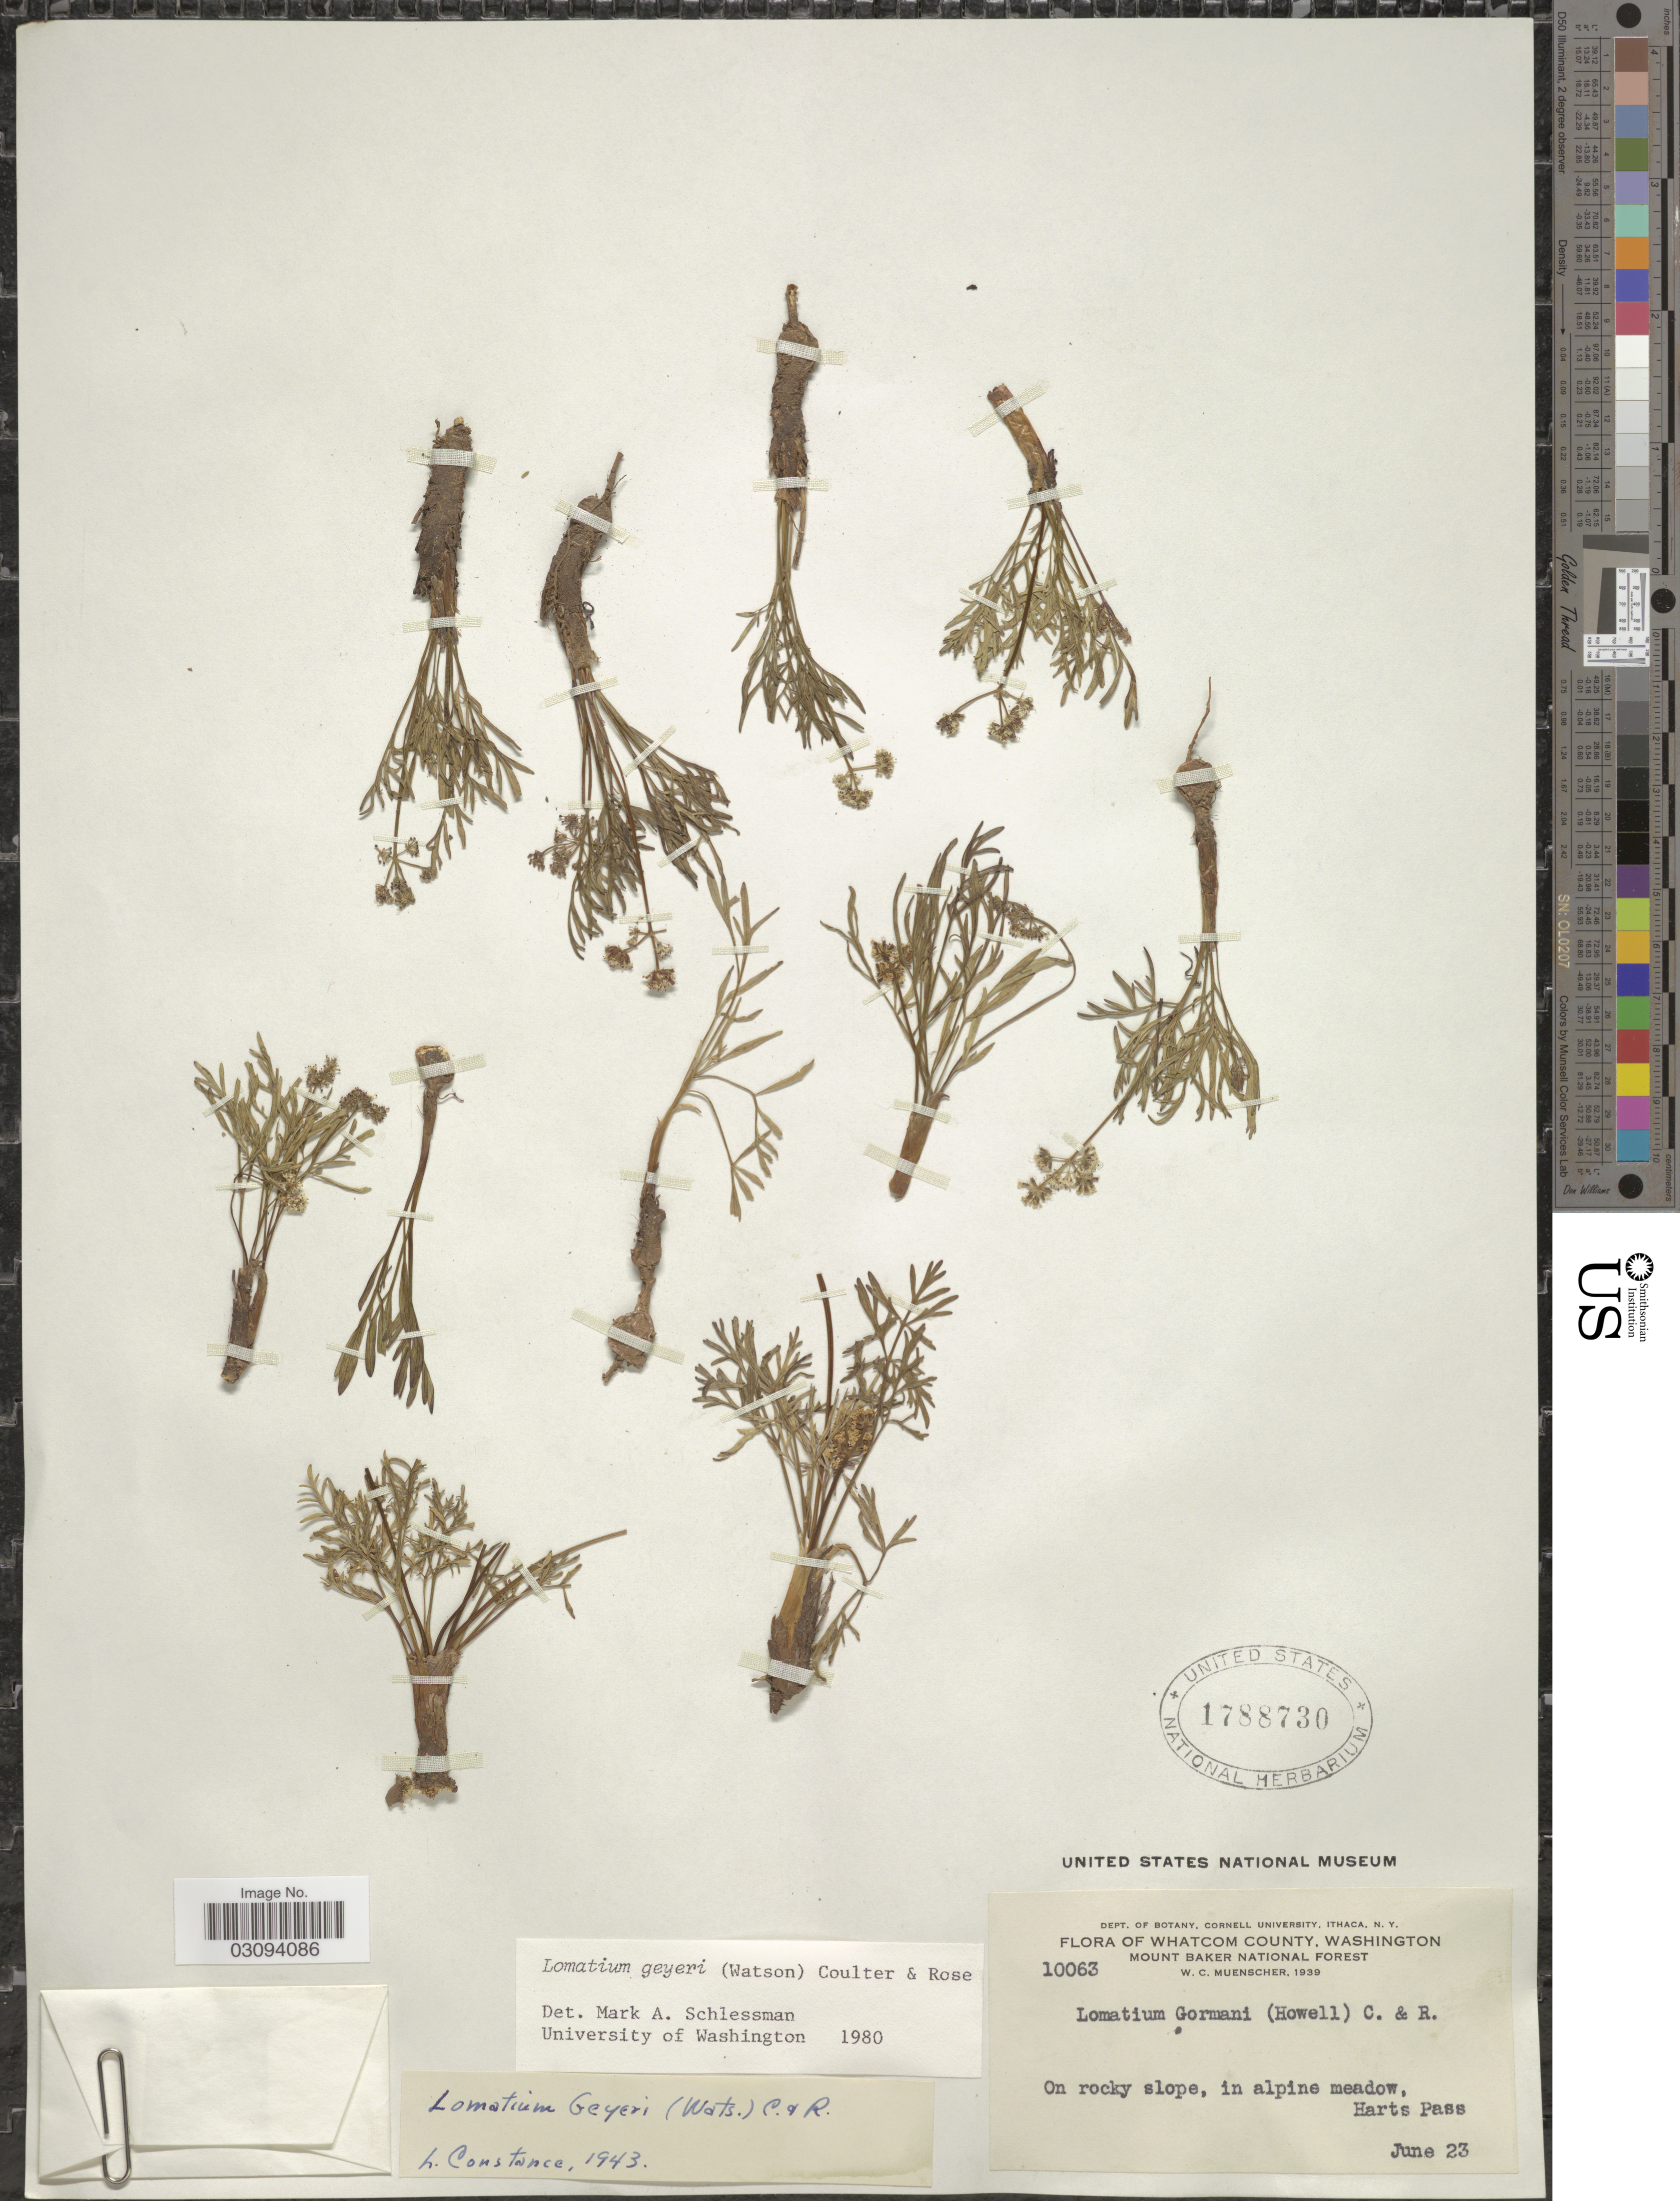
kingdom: Plantae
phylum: Tracheophyta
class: Magnoliopsida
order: Apiales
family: Apiaceae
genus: Lomatium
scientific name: Lomatium geyeri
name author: (S. Watson) J.M. Coult. & Rose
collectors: W. Muenscher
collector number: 10063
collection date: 1939-06-23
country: United States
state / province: Washington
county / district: Whatcom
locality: Whatcom County. Mount Baker National Forest. Harts Pass.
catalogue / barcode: US 1788730